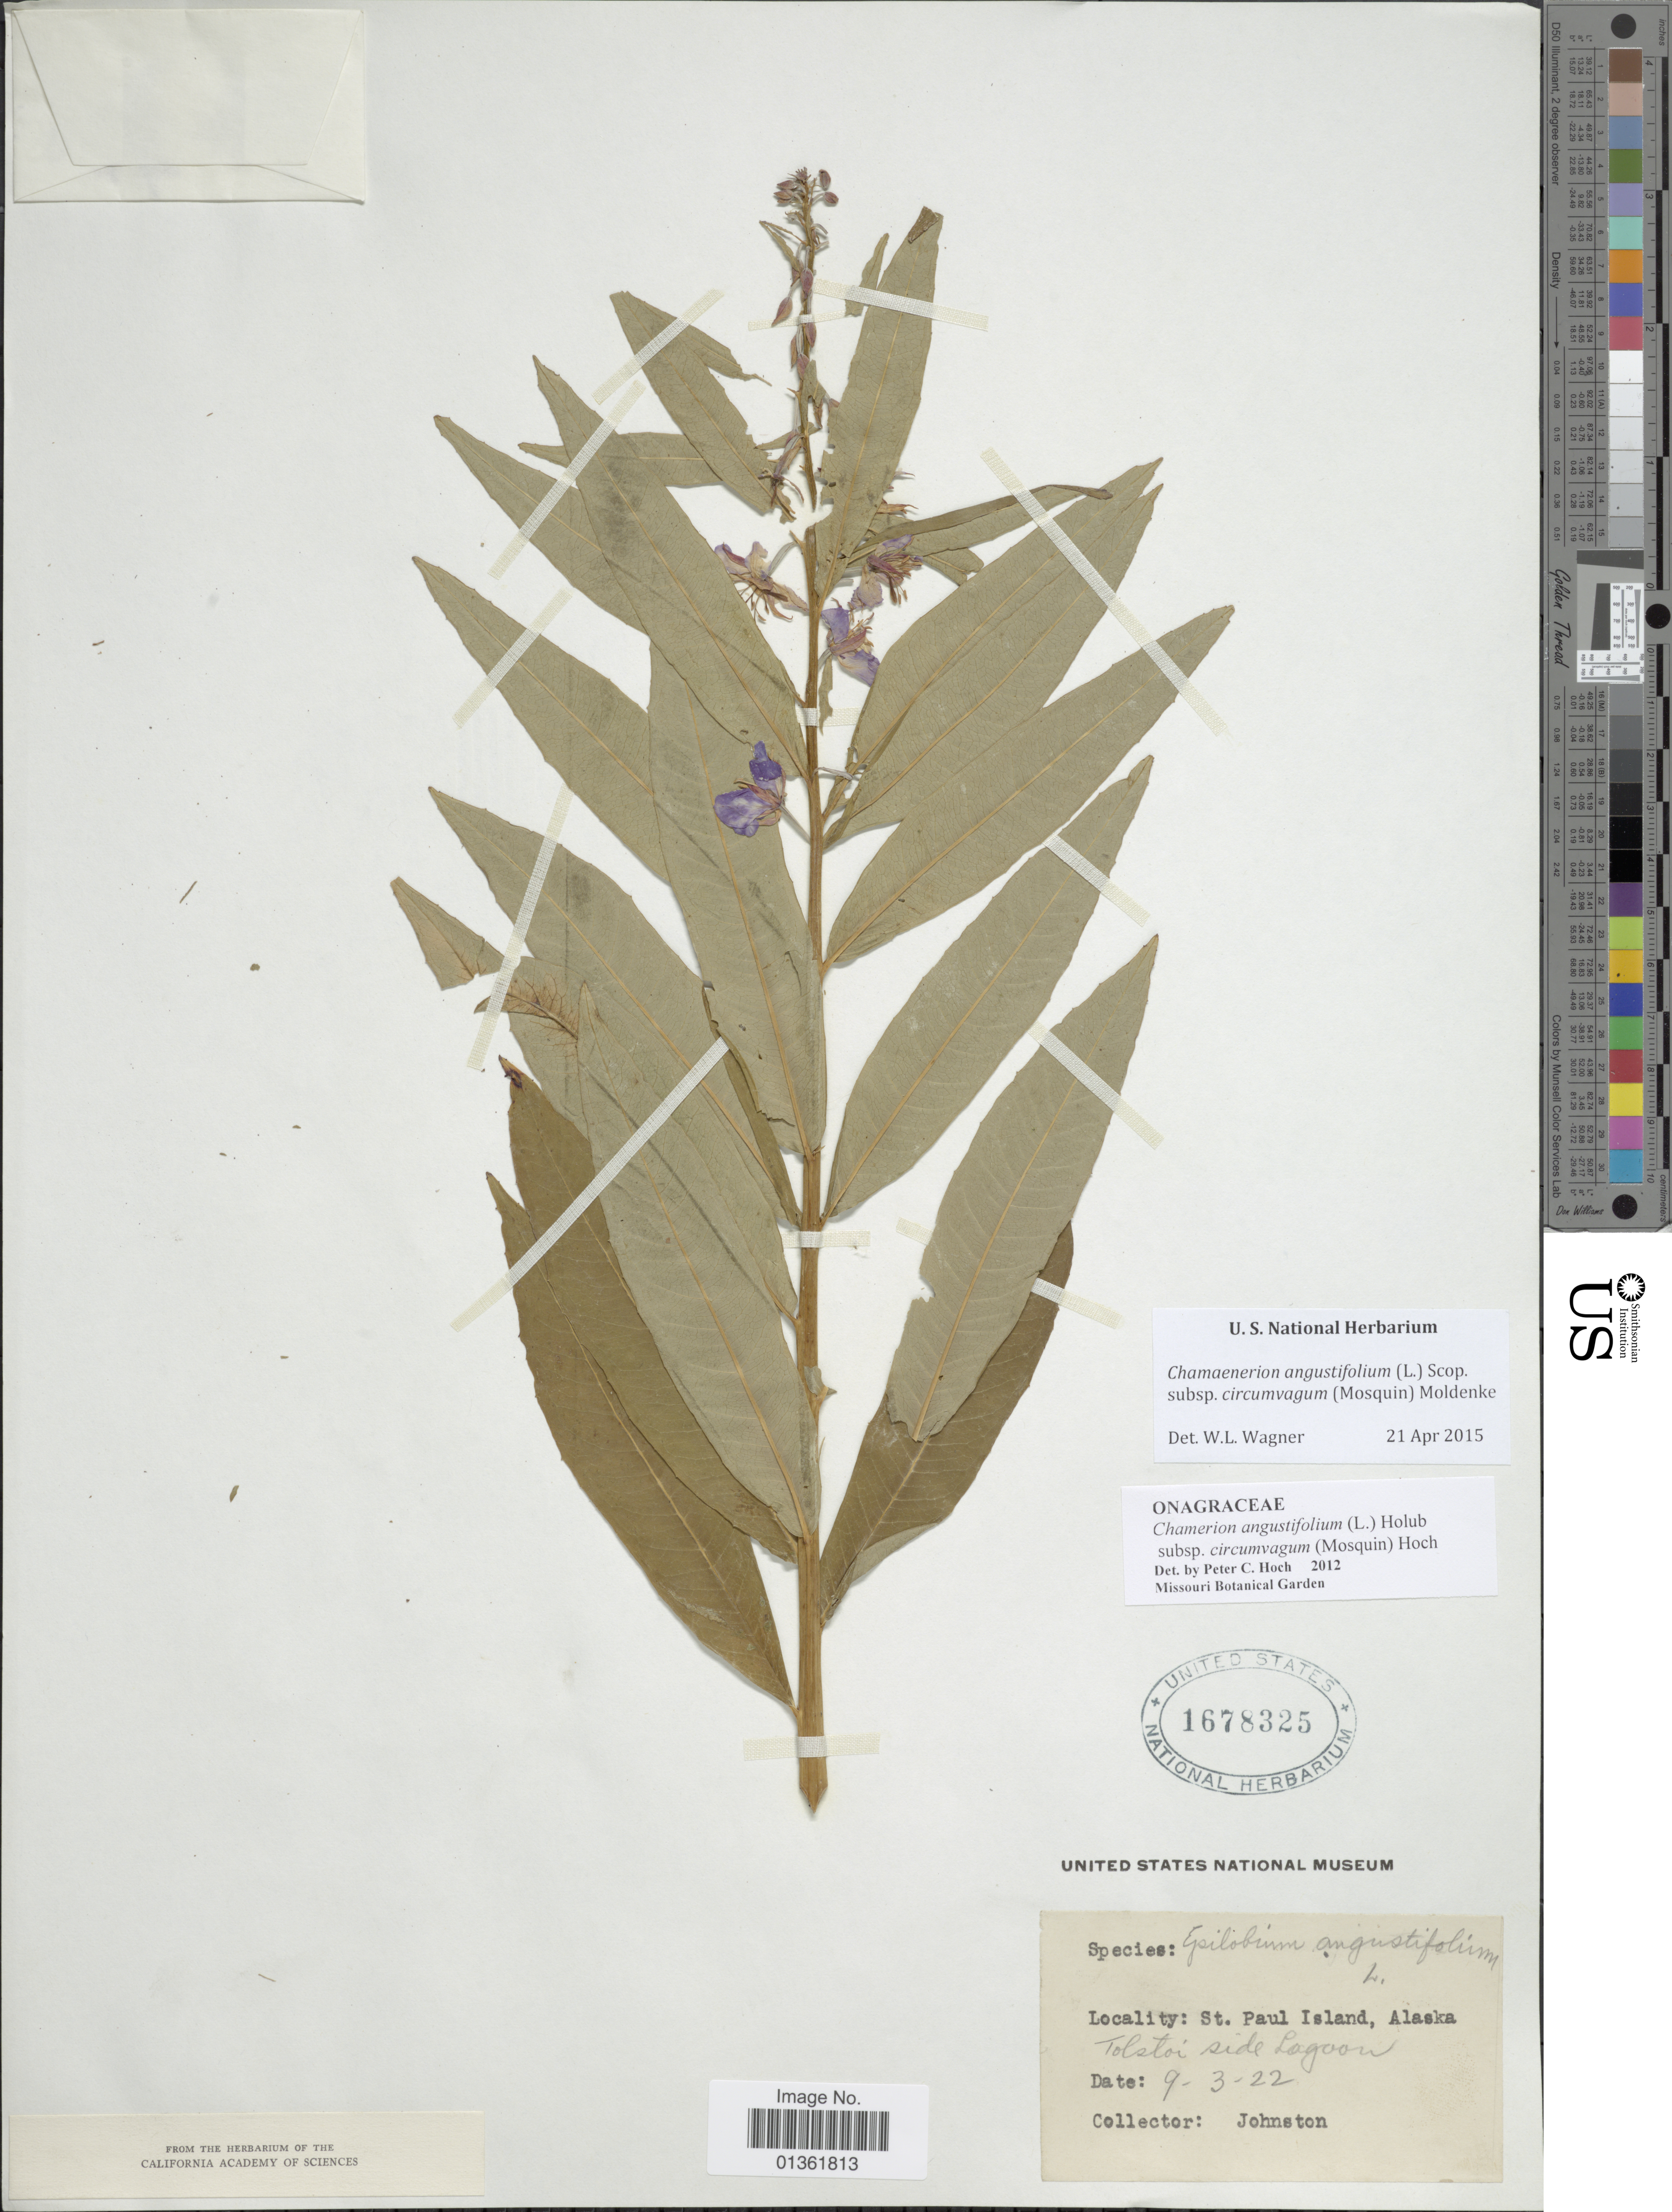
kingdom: Plantae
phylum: Tracheophyta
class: Magnoliopsida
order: Myrtales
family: Onagraceae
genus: Chamaenerion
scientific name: Chamaenerion angustifolium subsp. circumvagum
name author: (Mosquin) Moldenke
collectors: Johnston, --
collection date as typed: Transcribed d/m/y: 9/3/22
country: United States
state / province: Alaska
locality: St. Paul Island. Tolstoi side Lagoon.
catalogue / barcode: US 1678325